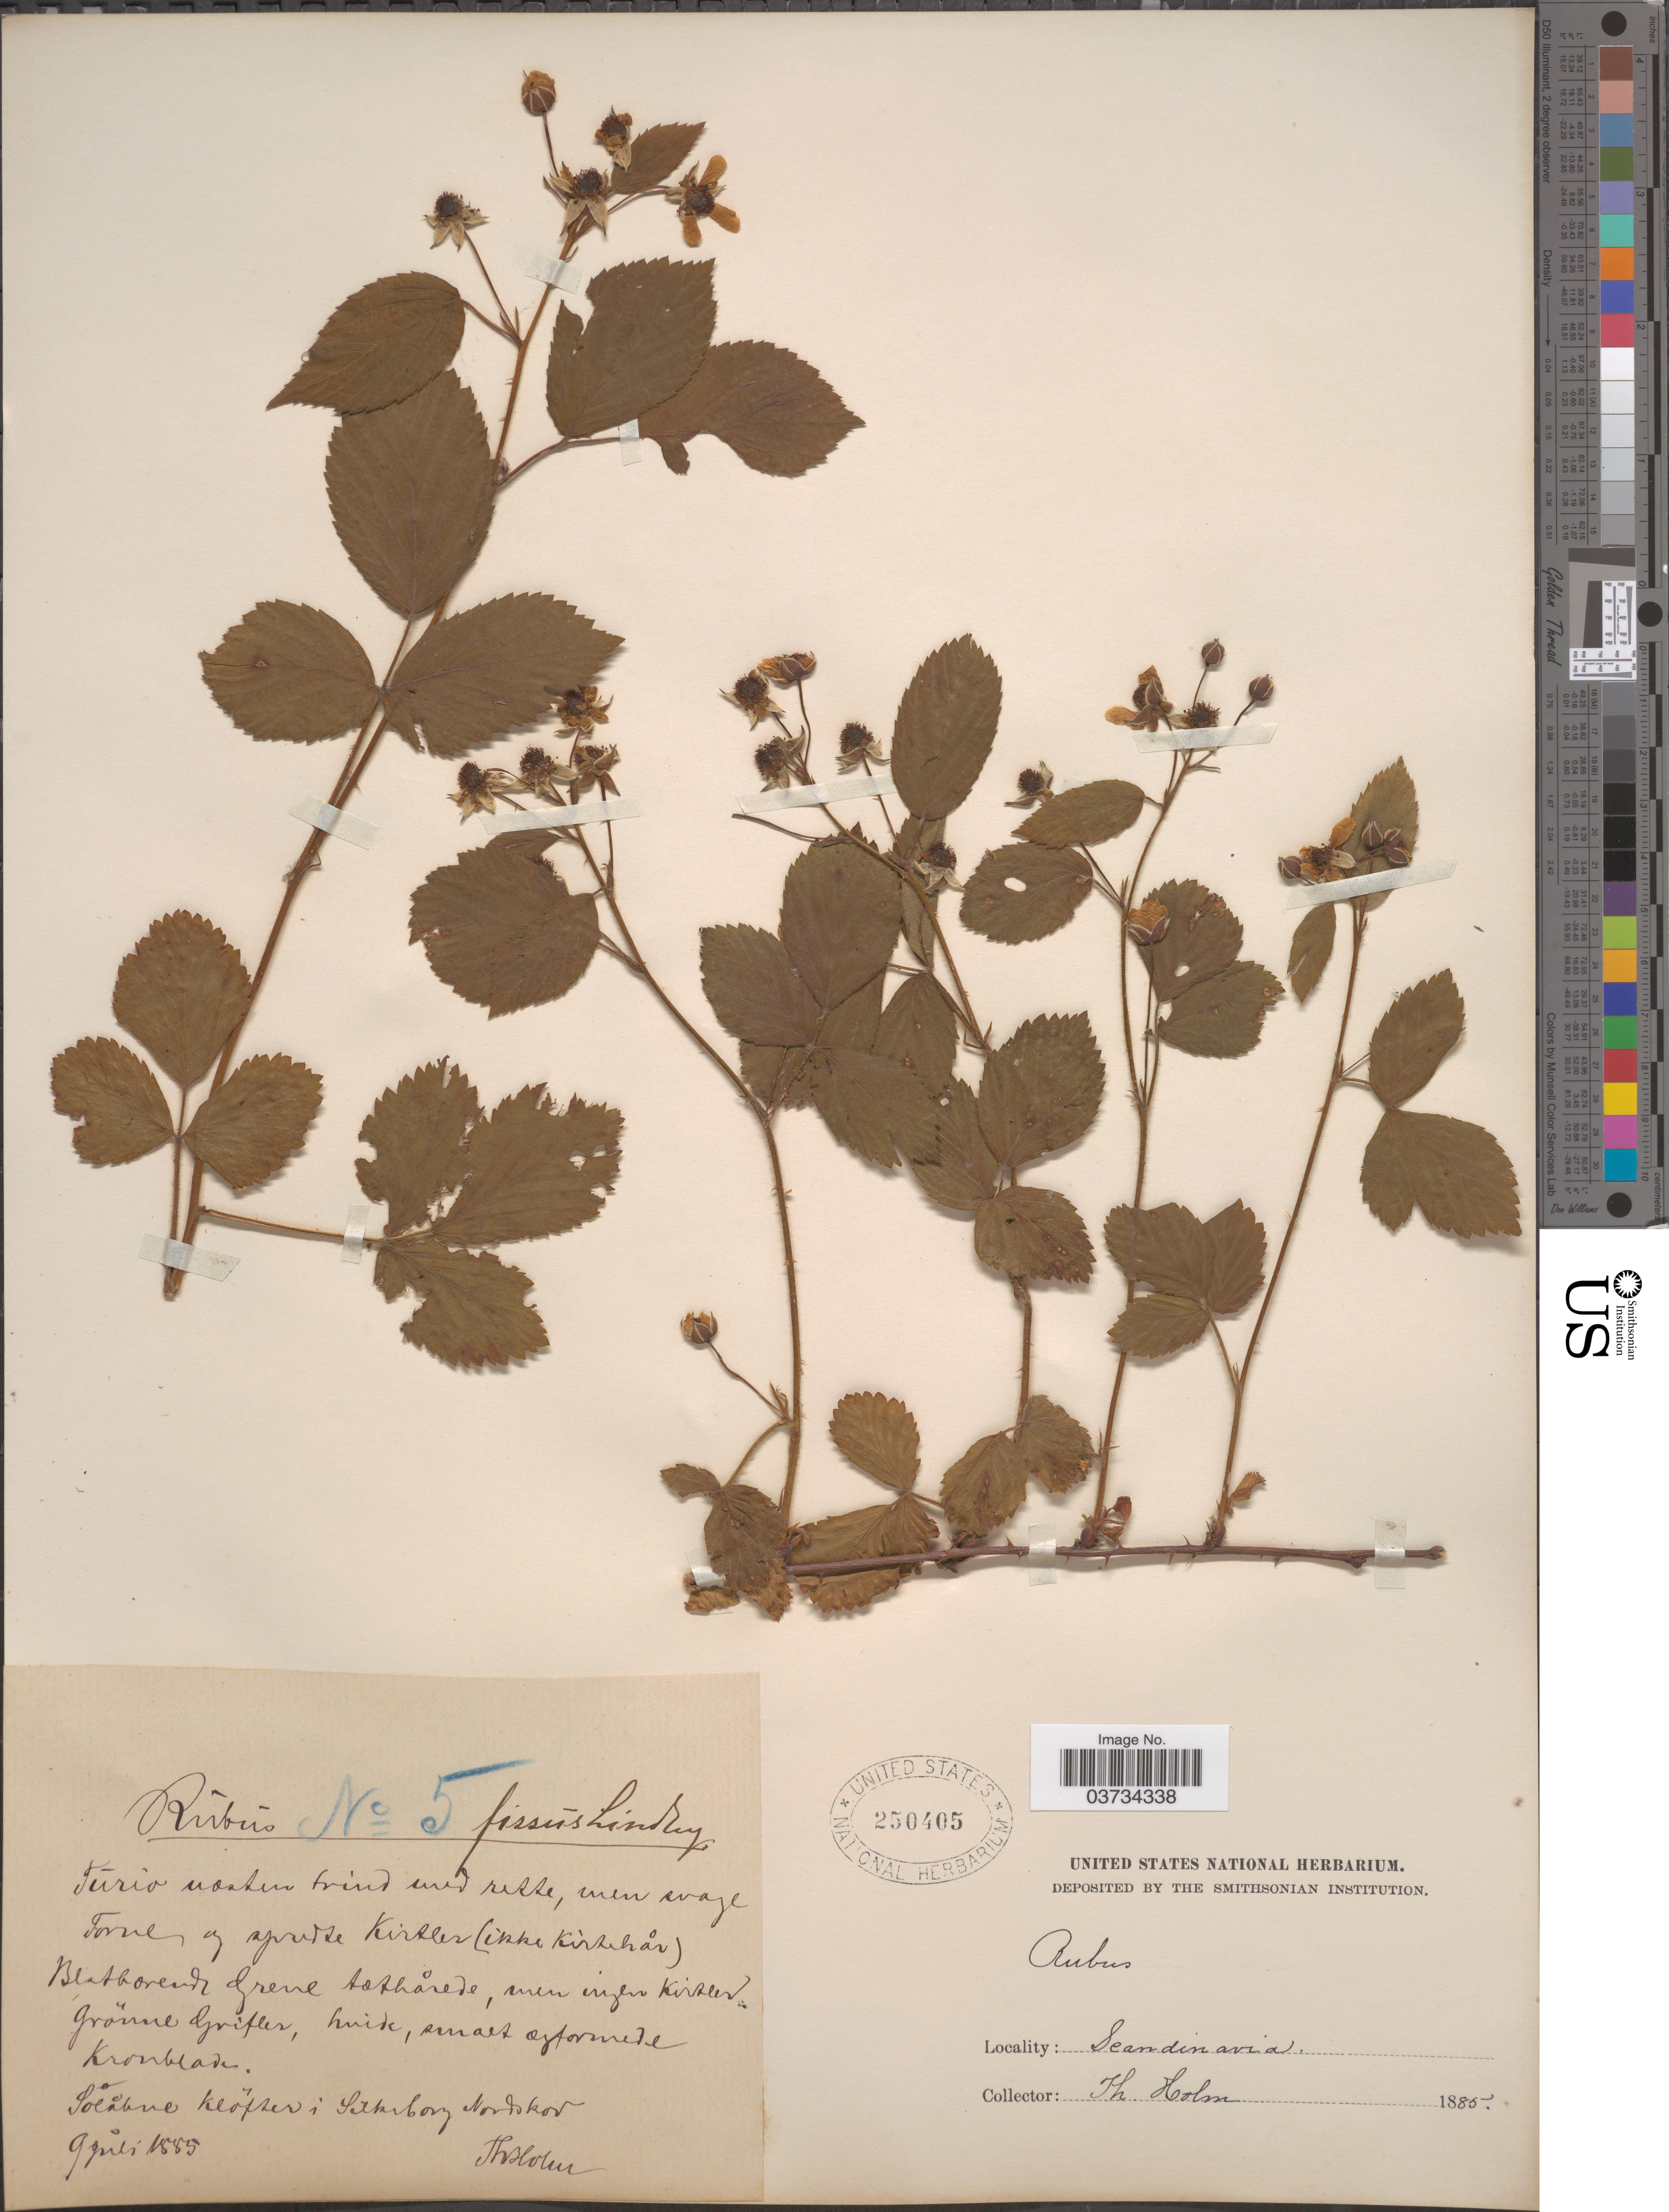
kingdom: Plantae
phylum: Tracheophyta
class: Magnoliopsida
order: Rosales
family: Rosaceae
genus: Rubus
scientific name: Rubus fissus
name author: Lindl.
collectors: T. Holm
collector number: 5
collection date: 1885-07-09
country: Denmark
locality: Scandinavia. Soeihne, Keojter; Silkeborg Nordskov.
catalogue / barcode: US 250405